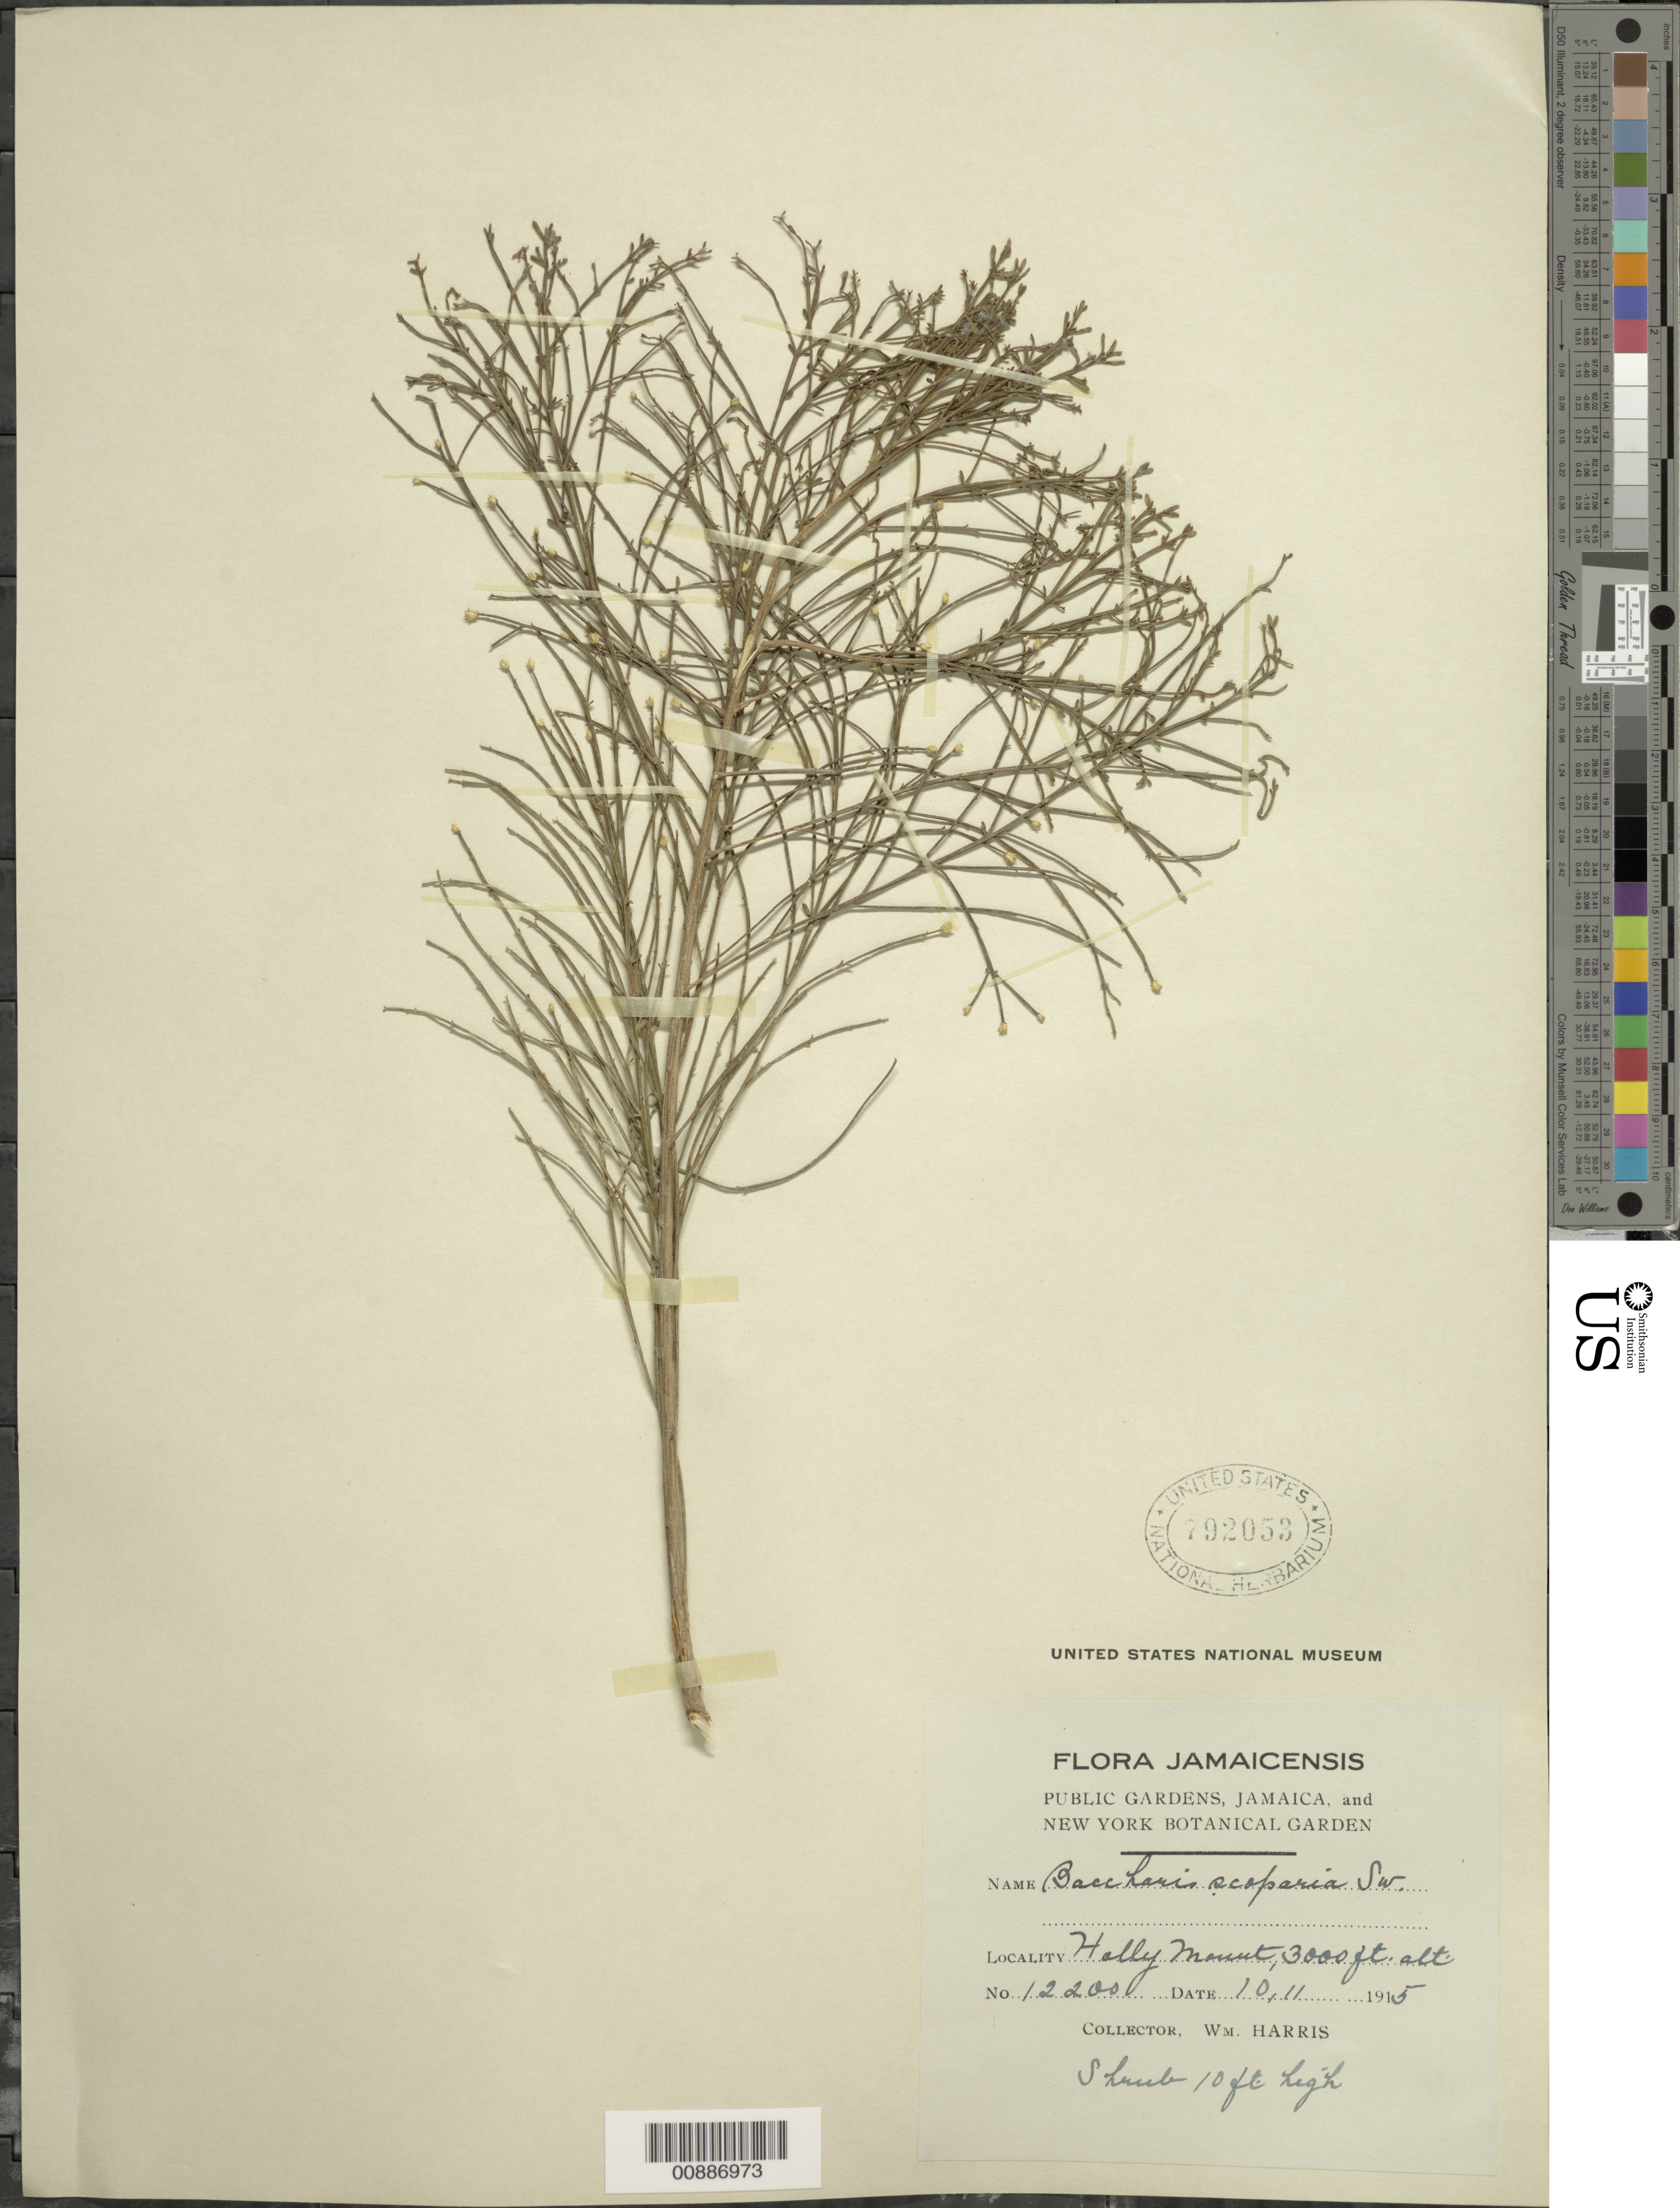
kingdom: Plantae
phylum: Tracheophyta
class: Magnoliopsida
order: Asterales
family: Asteraceae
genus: Baccharis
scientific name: Baccharis scoparia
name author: (L.) Sw.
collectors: W. H. Harris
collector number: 12200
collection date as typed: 10 Oct 1915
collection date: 1915-10-10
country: Jamaica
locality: Holly Mount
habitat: Montane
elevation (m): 914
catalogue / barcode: US 792053